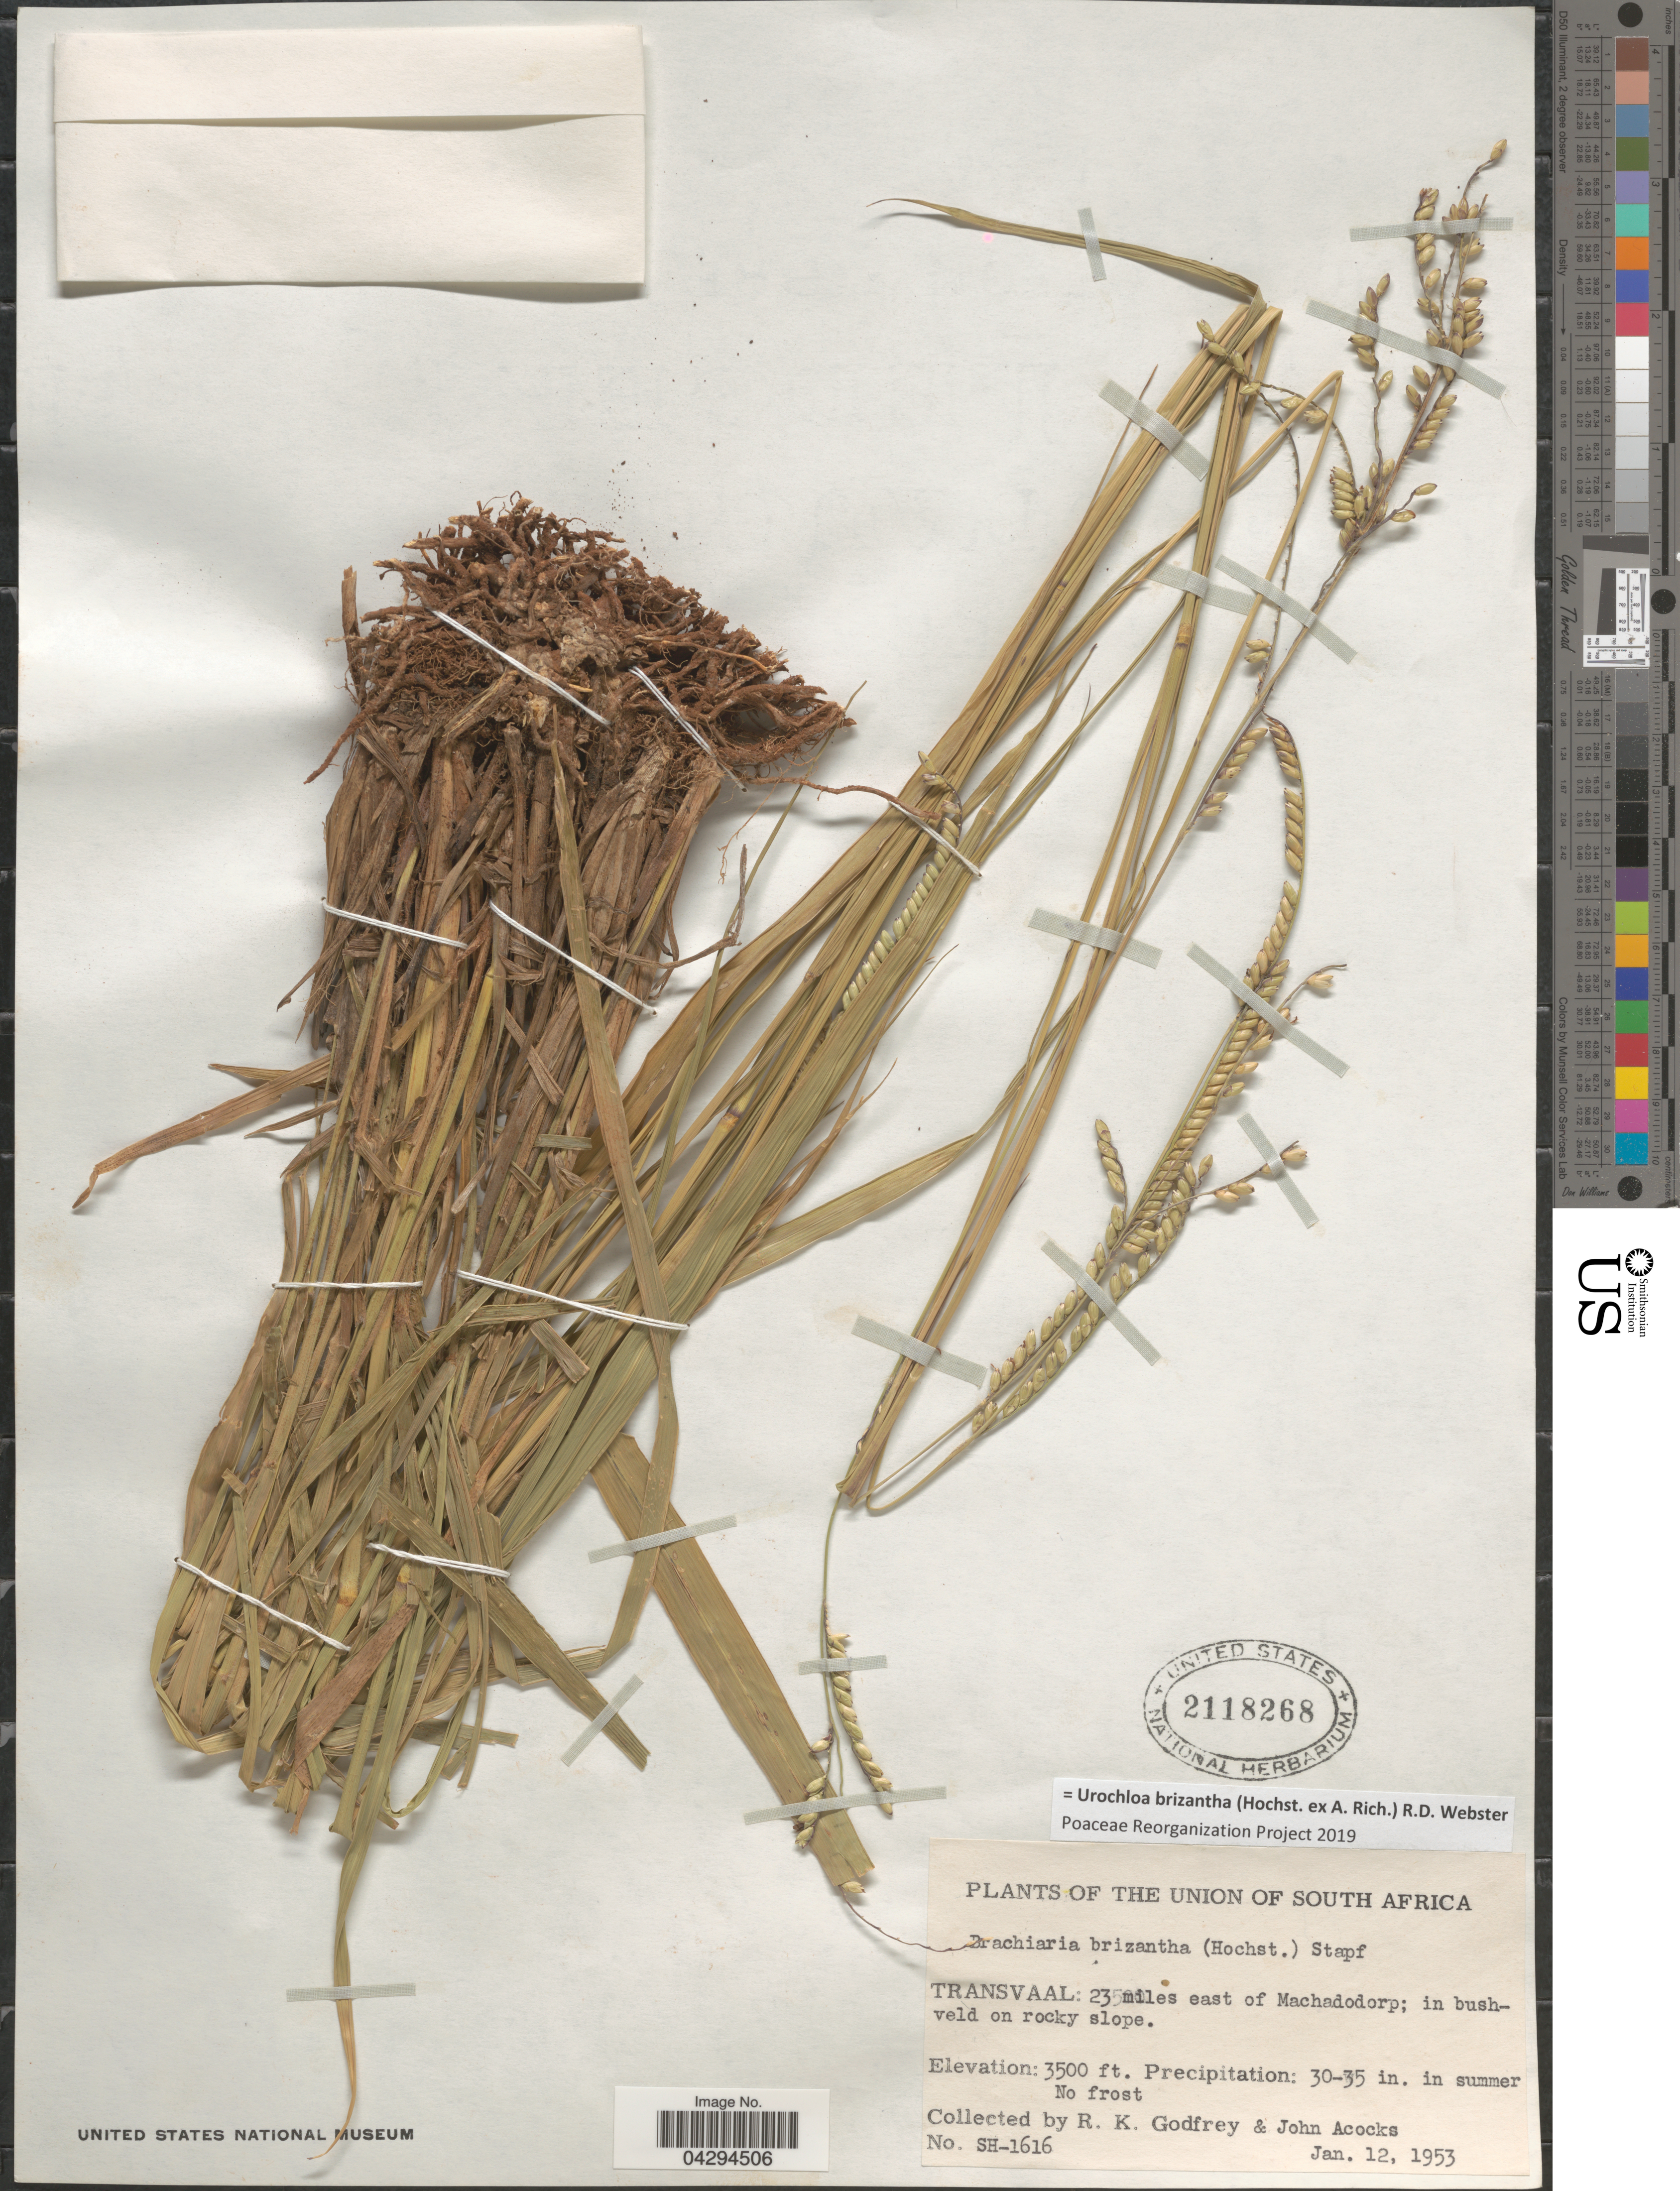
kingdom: Plantae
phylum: Tracheophyta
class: Liliopsida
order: Poales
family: Poaceae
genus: Urochloa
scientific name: Urochloa brizantha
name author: (Hochst. ex A. Rich.) R.D. Webster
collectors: R. K. Godfrey & J. P. Acocks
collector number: SH-1616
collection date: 1953-01-12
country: South Africa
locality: The Union of South Africa. Transvaal: 23 miles east of Machadodorp.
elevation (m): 1067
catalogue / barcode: US 2118268